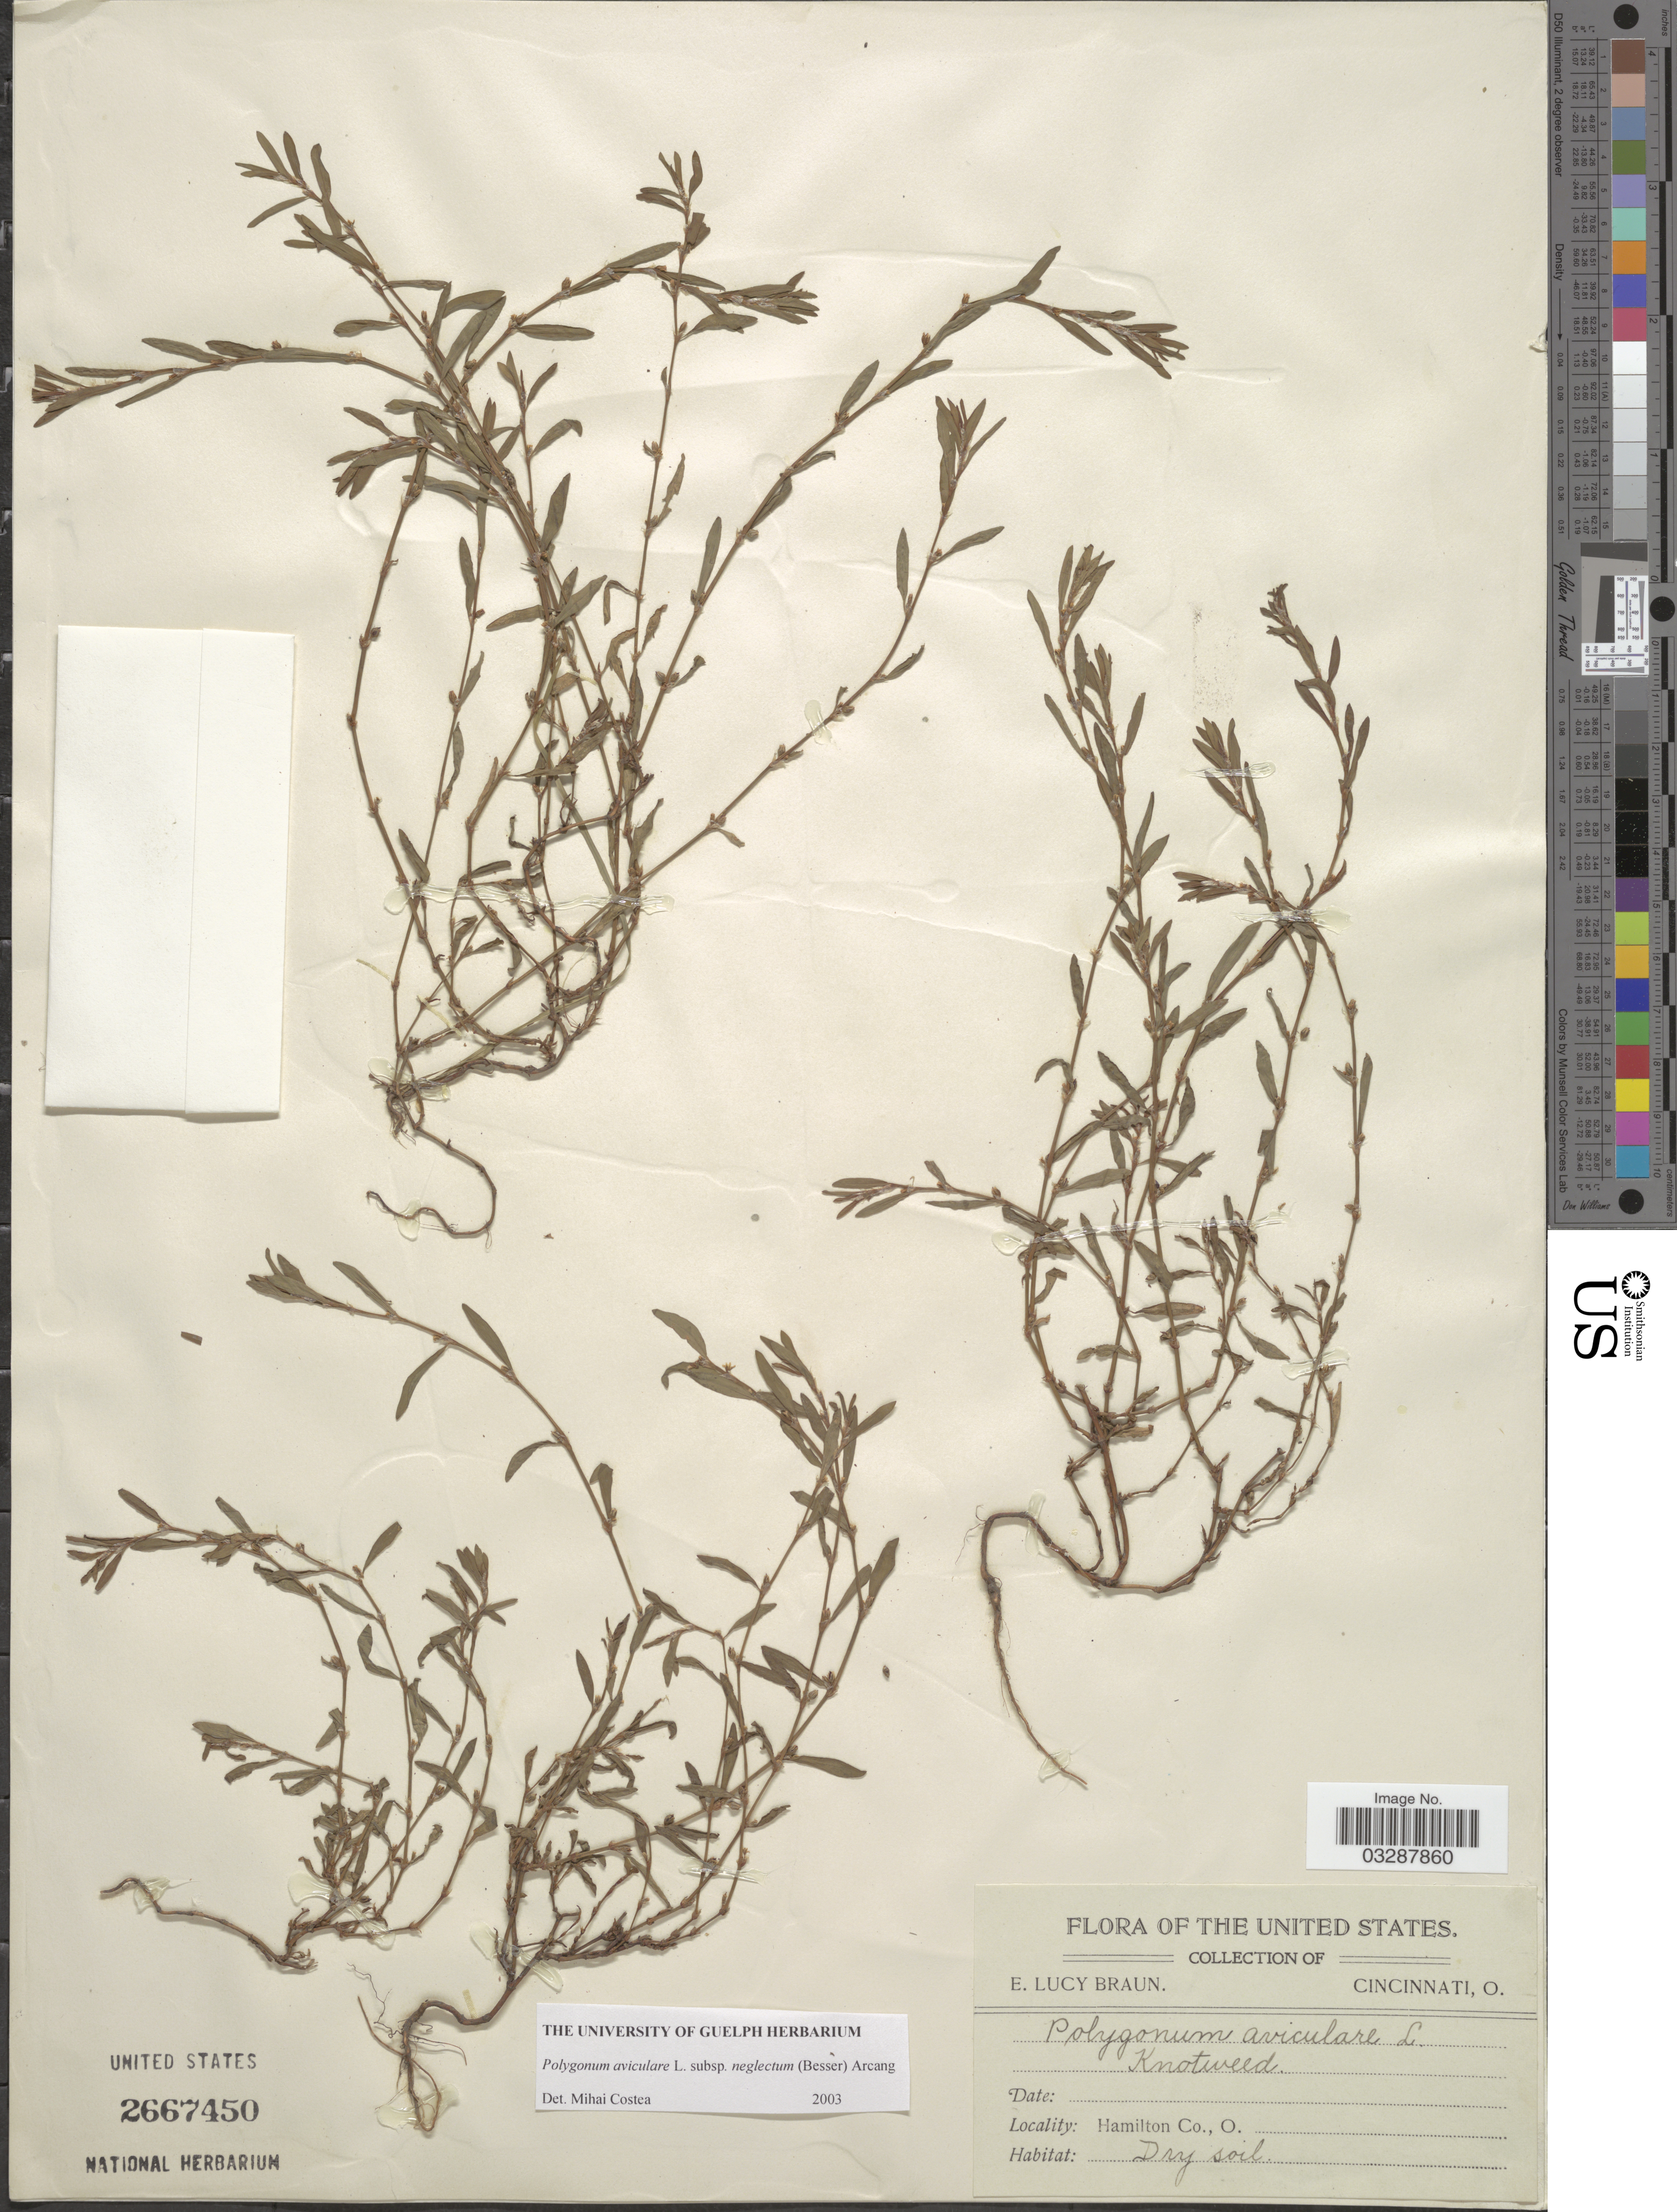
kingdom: Plantae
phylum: Tracheophyta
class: Magnoliopsida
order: Caryophyllales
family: Polygonaceae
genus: Polygonum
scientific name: Polygonum aviculare subsp. neglectum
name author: (Besser) Arcang.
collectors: E. L. Braun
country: United States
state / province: Ohio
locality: Hamilton Co.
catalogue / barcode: US 2667450